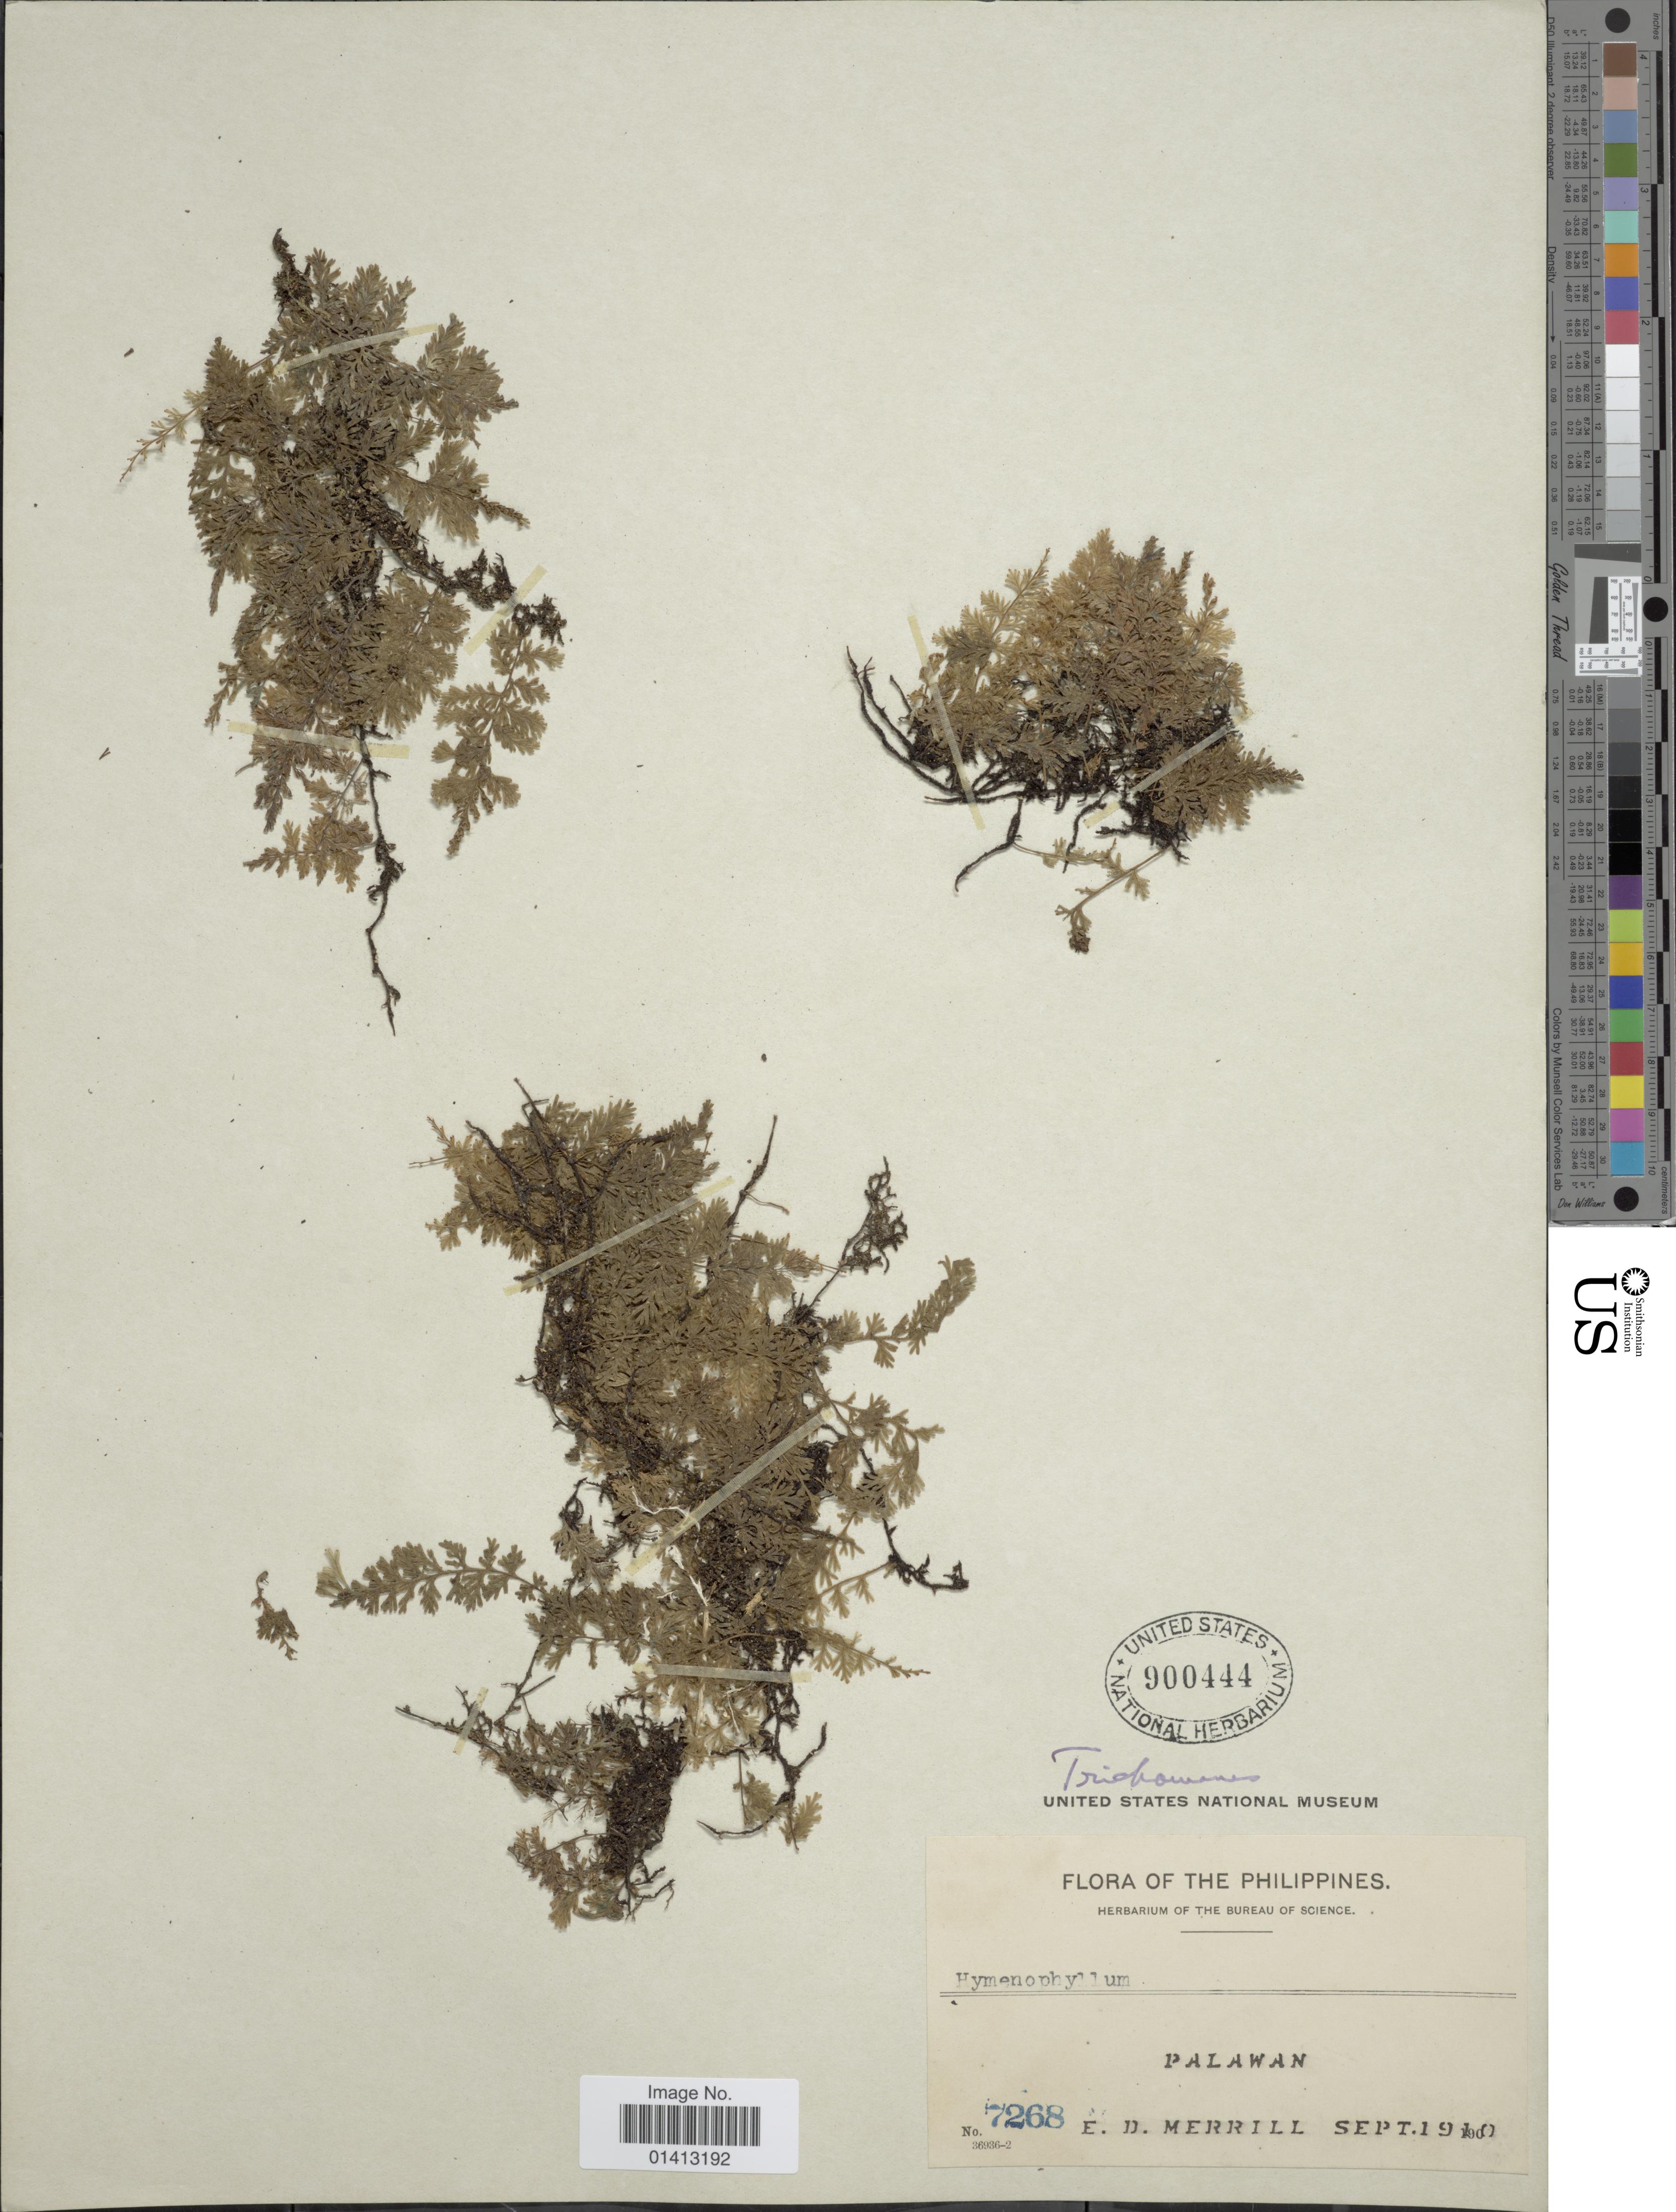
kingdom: Plantae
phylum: Tracheophyta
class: Polypodiopsida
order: Hymenophyllales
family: Hymenophyllaceae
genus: Crepidomanes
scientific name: Crepidomanes sp.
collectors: E. D. Merrill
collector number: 7268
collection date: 1910-09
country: Philippines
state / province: Mimaropa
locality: Palawan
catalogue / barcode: US 900444